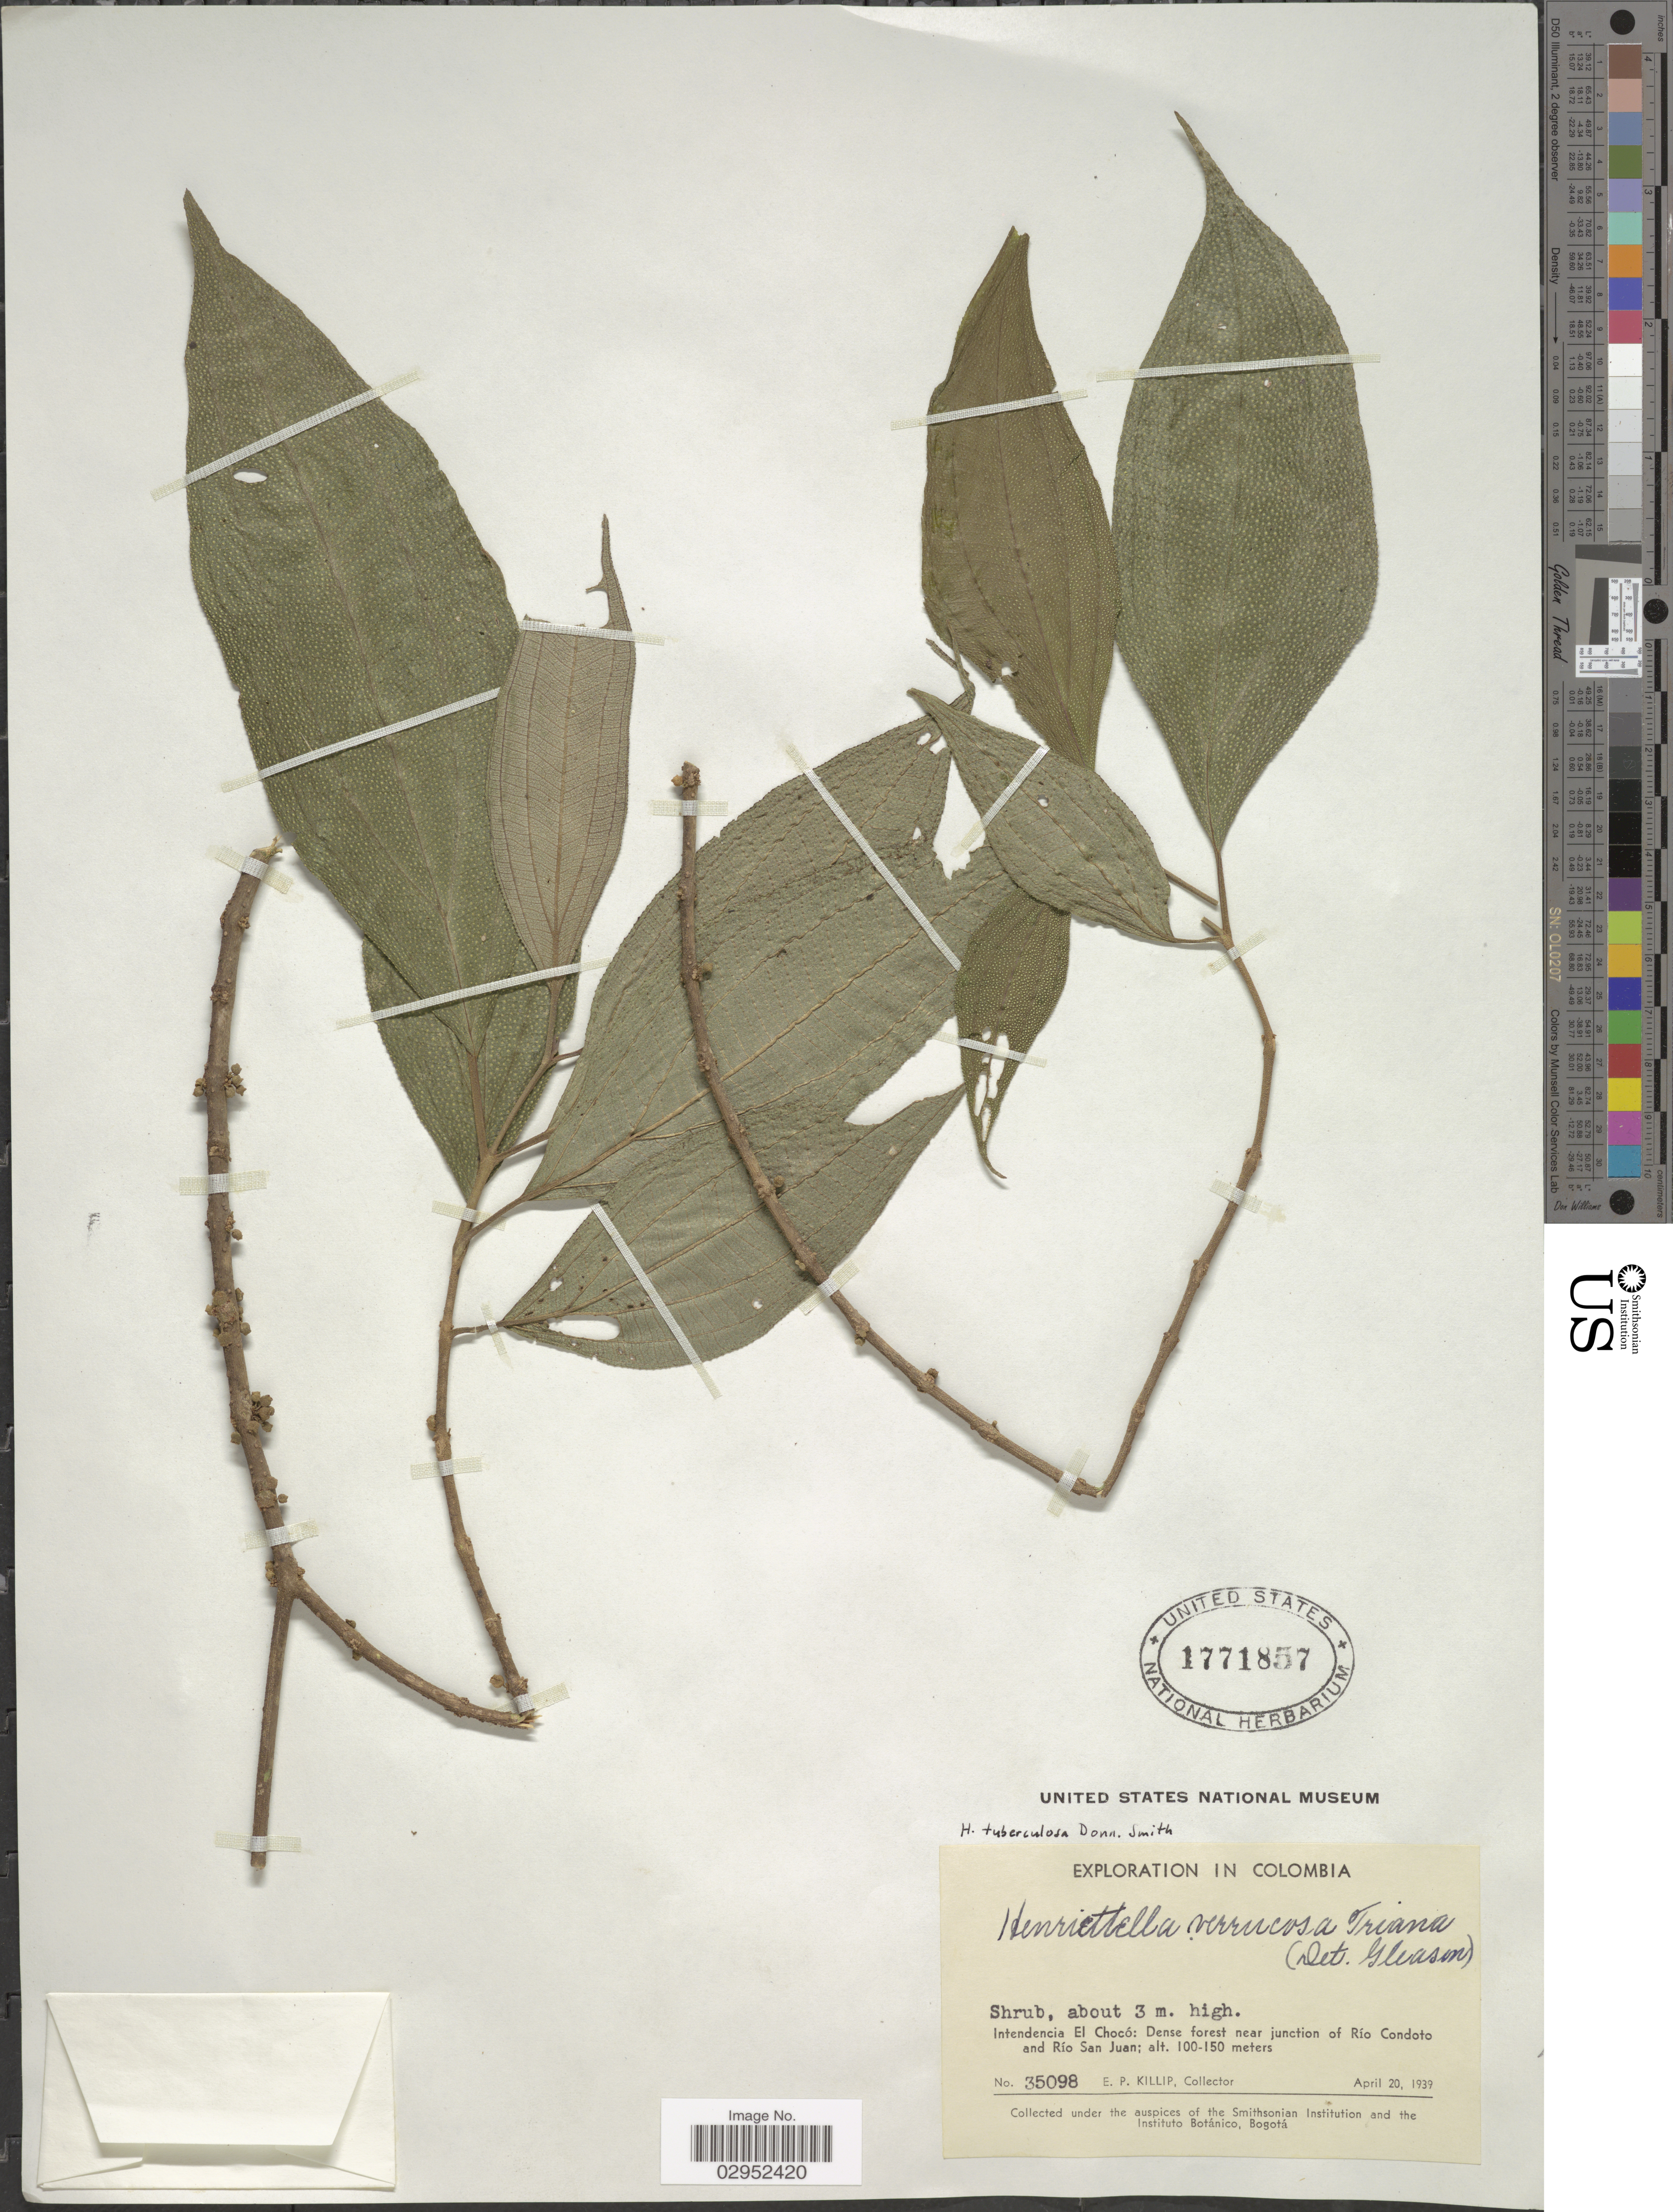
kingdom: Plantae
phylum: Tracheophyta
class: Magnoliopsida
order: Myrtales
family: Melastomataceae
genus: Henriettea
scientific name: Henriettea verrucosa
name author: (Triana) J.F. Macbr.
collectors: E. P. Killip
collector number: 35098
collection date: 1939-04-20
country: Colombia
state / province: Chocó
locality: Intendencio El Chocó: Dense forest near junction of Río Condoto and Río San Juan.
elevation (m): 100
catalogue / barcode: US 1771857